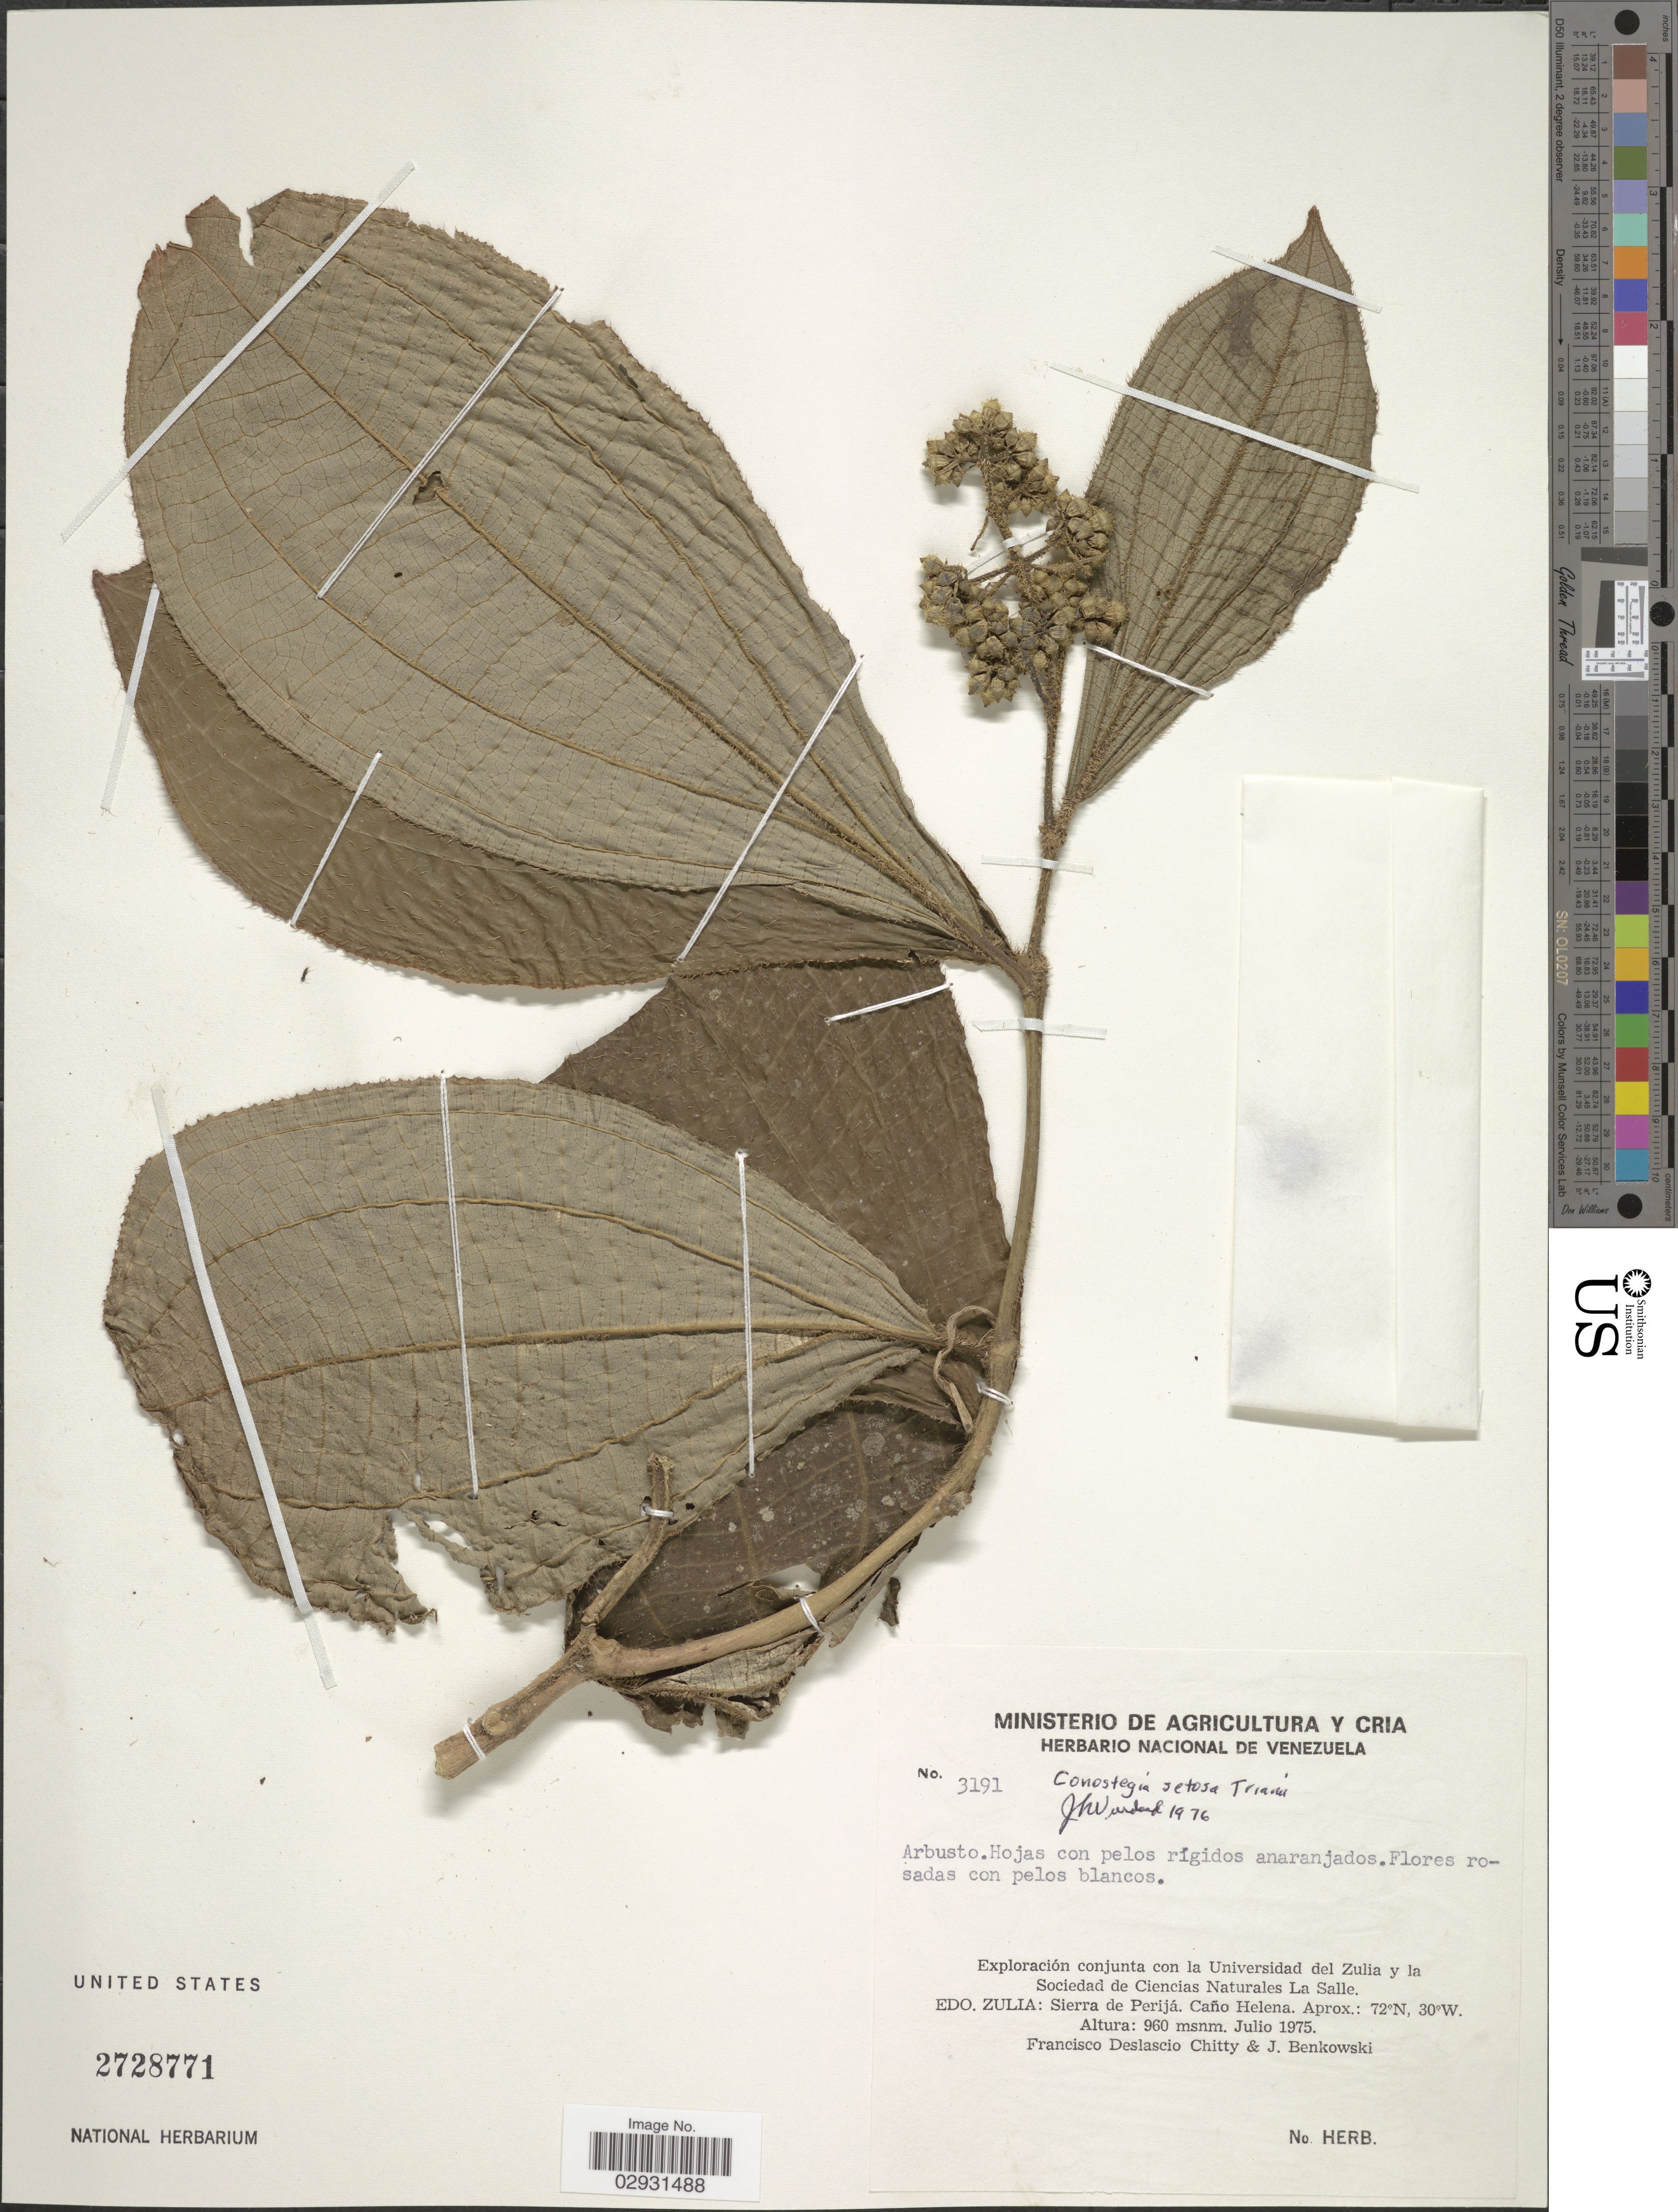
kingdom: Plantae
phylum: Tracheophyta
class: Magnoliopsida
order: Myrtales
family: Melastomataceae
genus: Conostegia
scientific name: Conostegia setosa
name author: Triana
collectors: F. Delascio C. & J. Benkowski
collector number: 3191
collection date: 1975-07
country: Venezuela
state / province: Zulia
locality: Sierra de Perijá. Caño Helena.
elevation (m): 960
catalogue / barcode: US 2728771